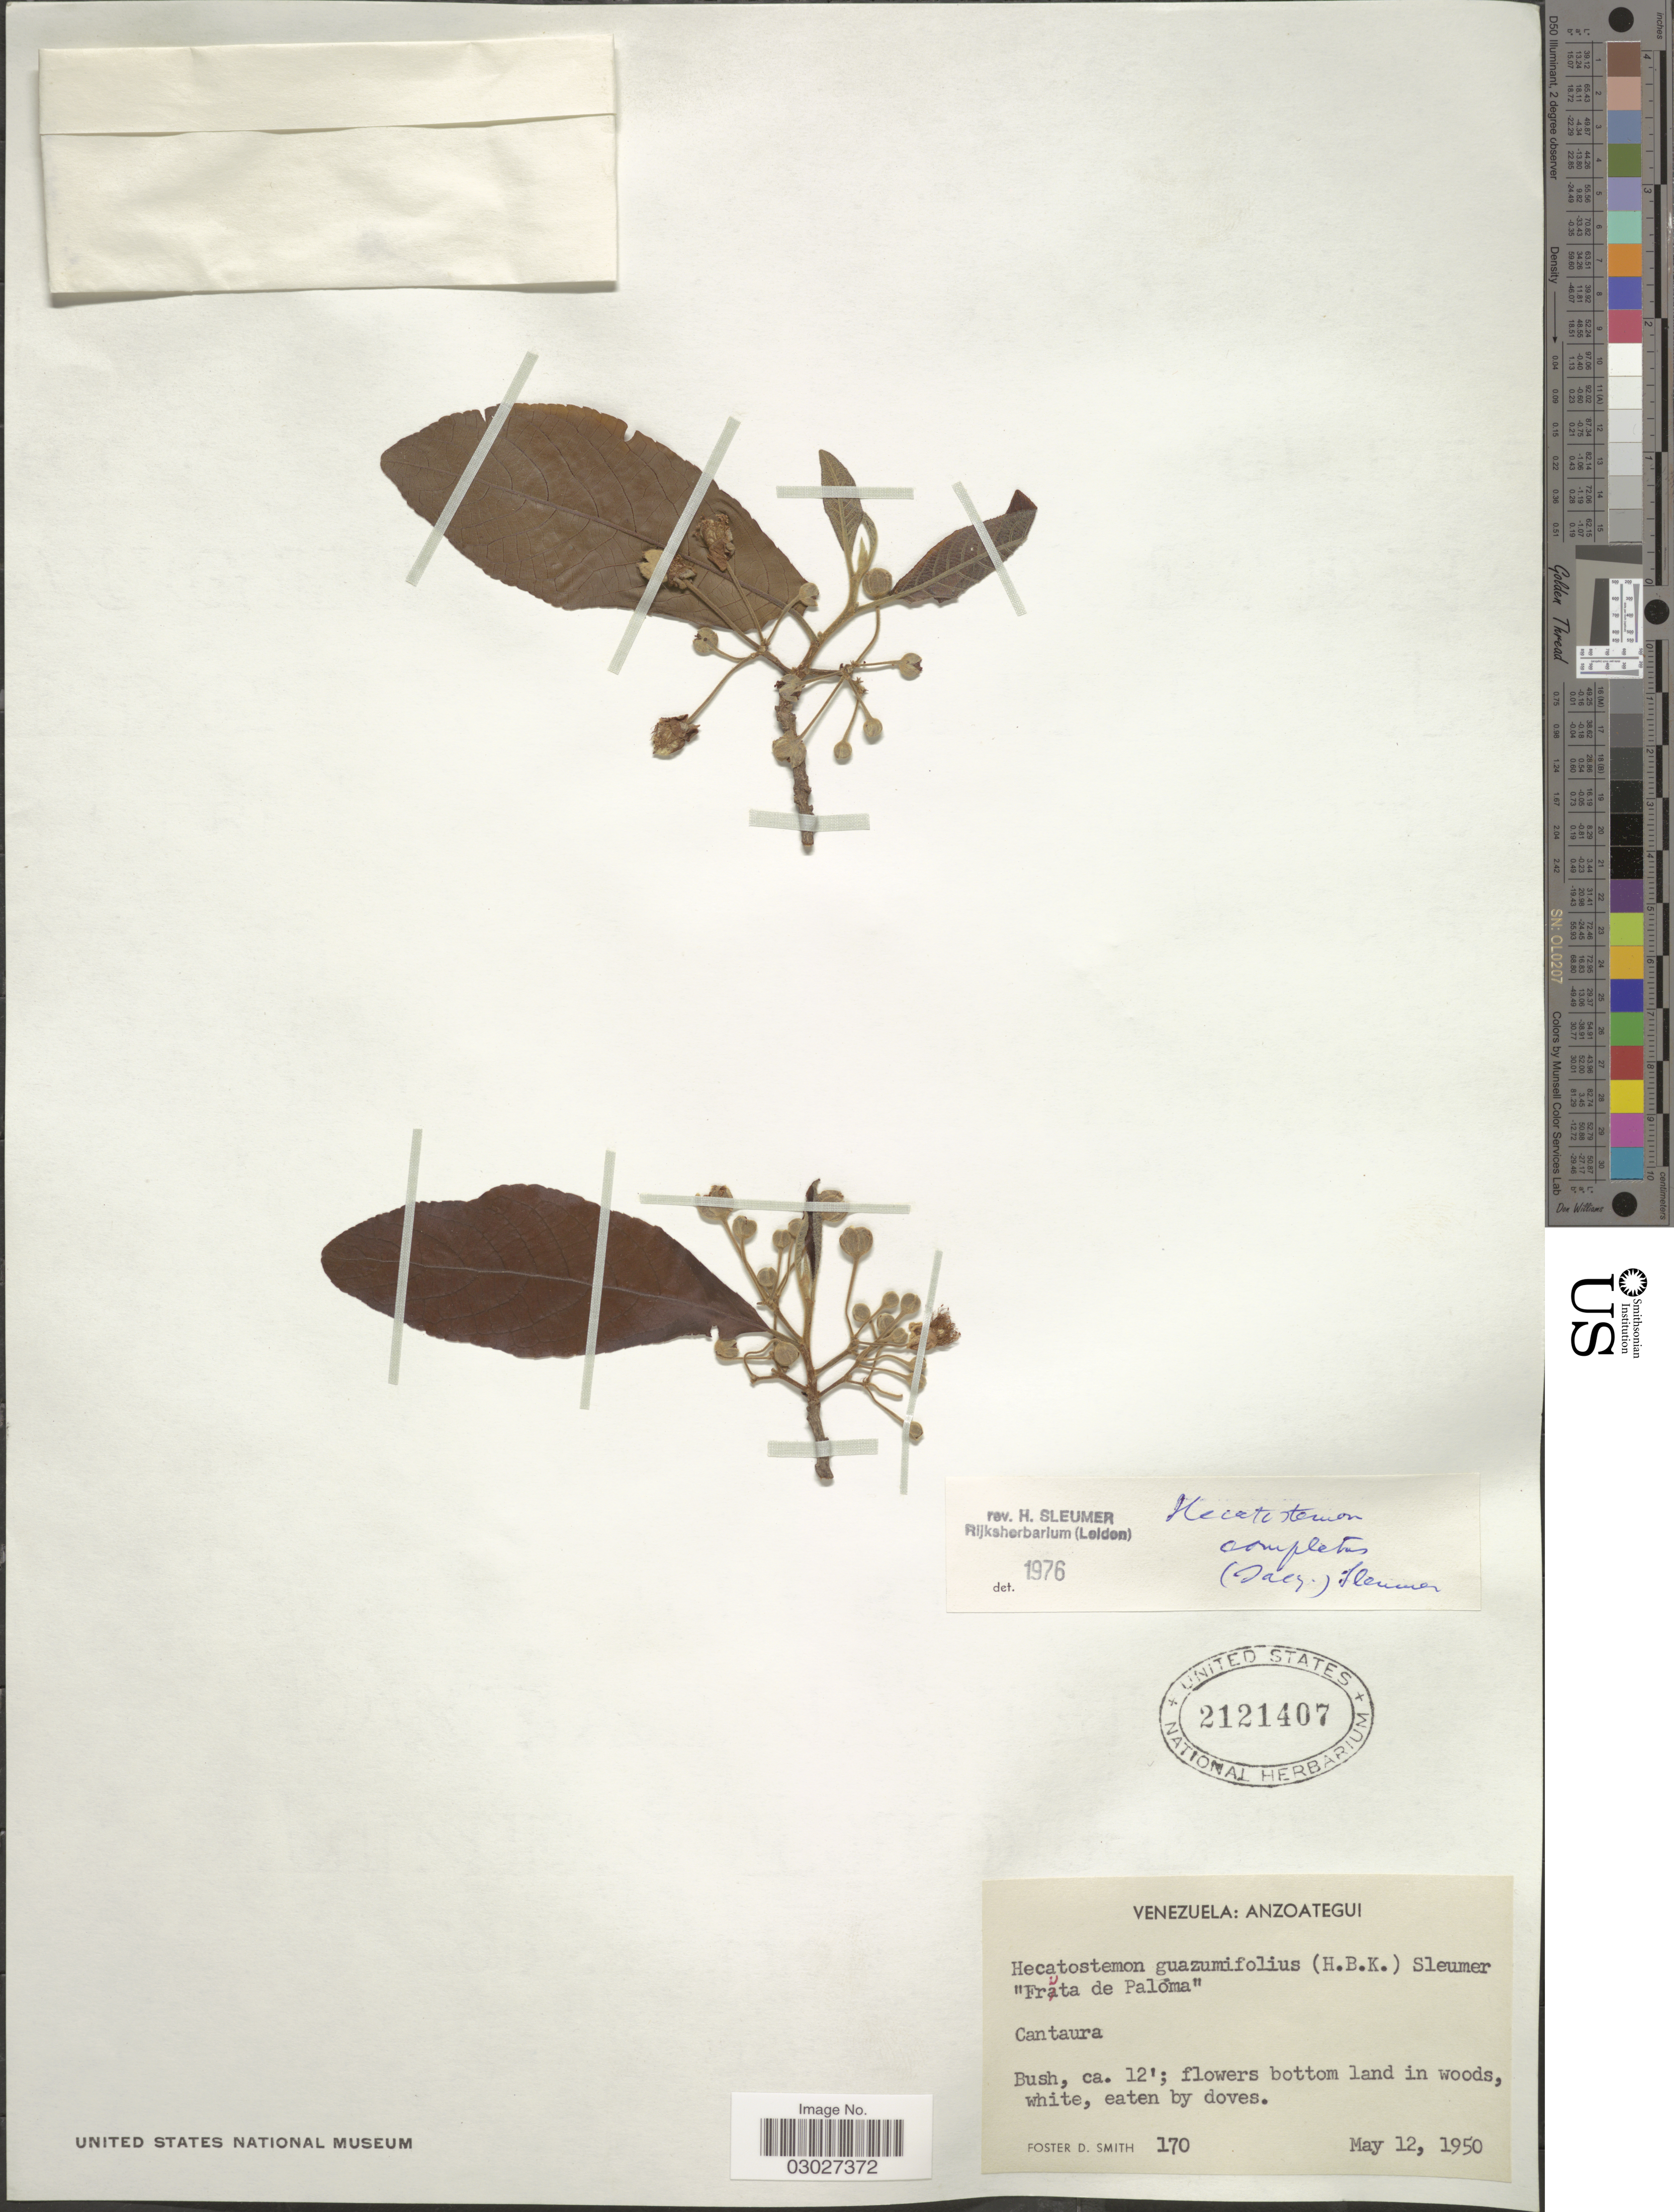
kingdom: Plantae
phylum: Tracheophyta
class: Magnoliopsida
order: Malpighiales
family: Salicaceae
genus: Casearia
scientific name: Casearia completa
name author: (Jacq.) T. Samar. & M.H. Alford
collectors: F. Smith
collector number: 170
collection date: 1950-05-12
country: Venezuela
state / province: Anzoategui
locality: Cantaura.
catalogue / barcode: US 2121407